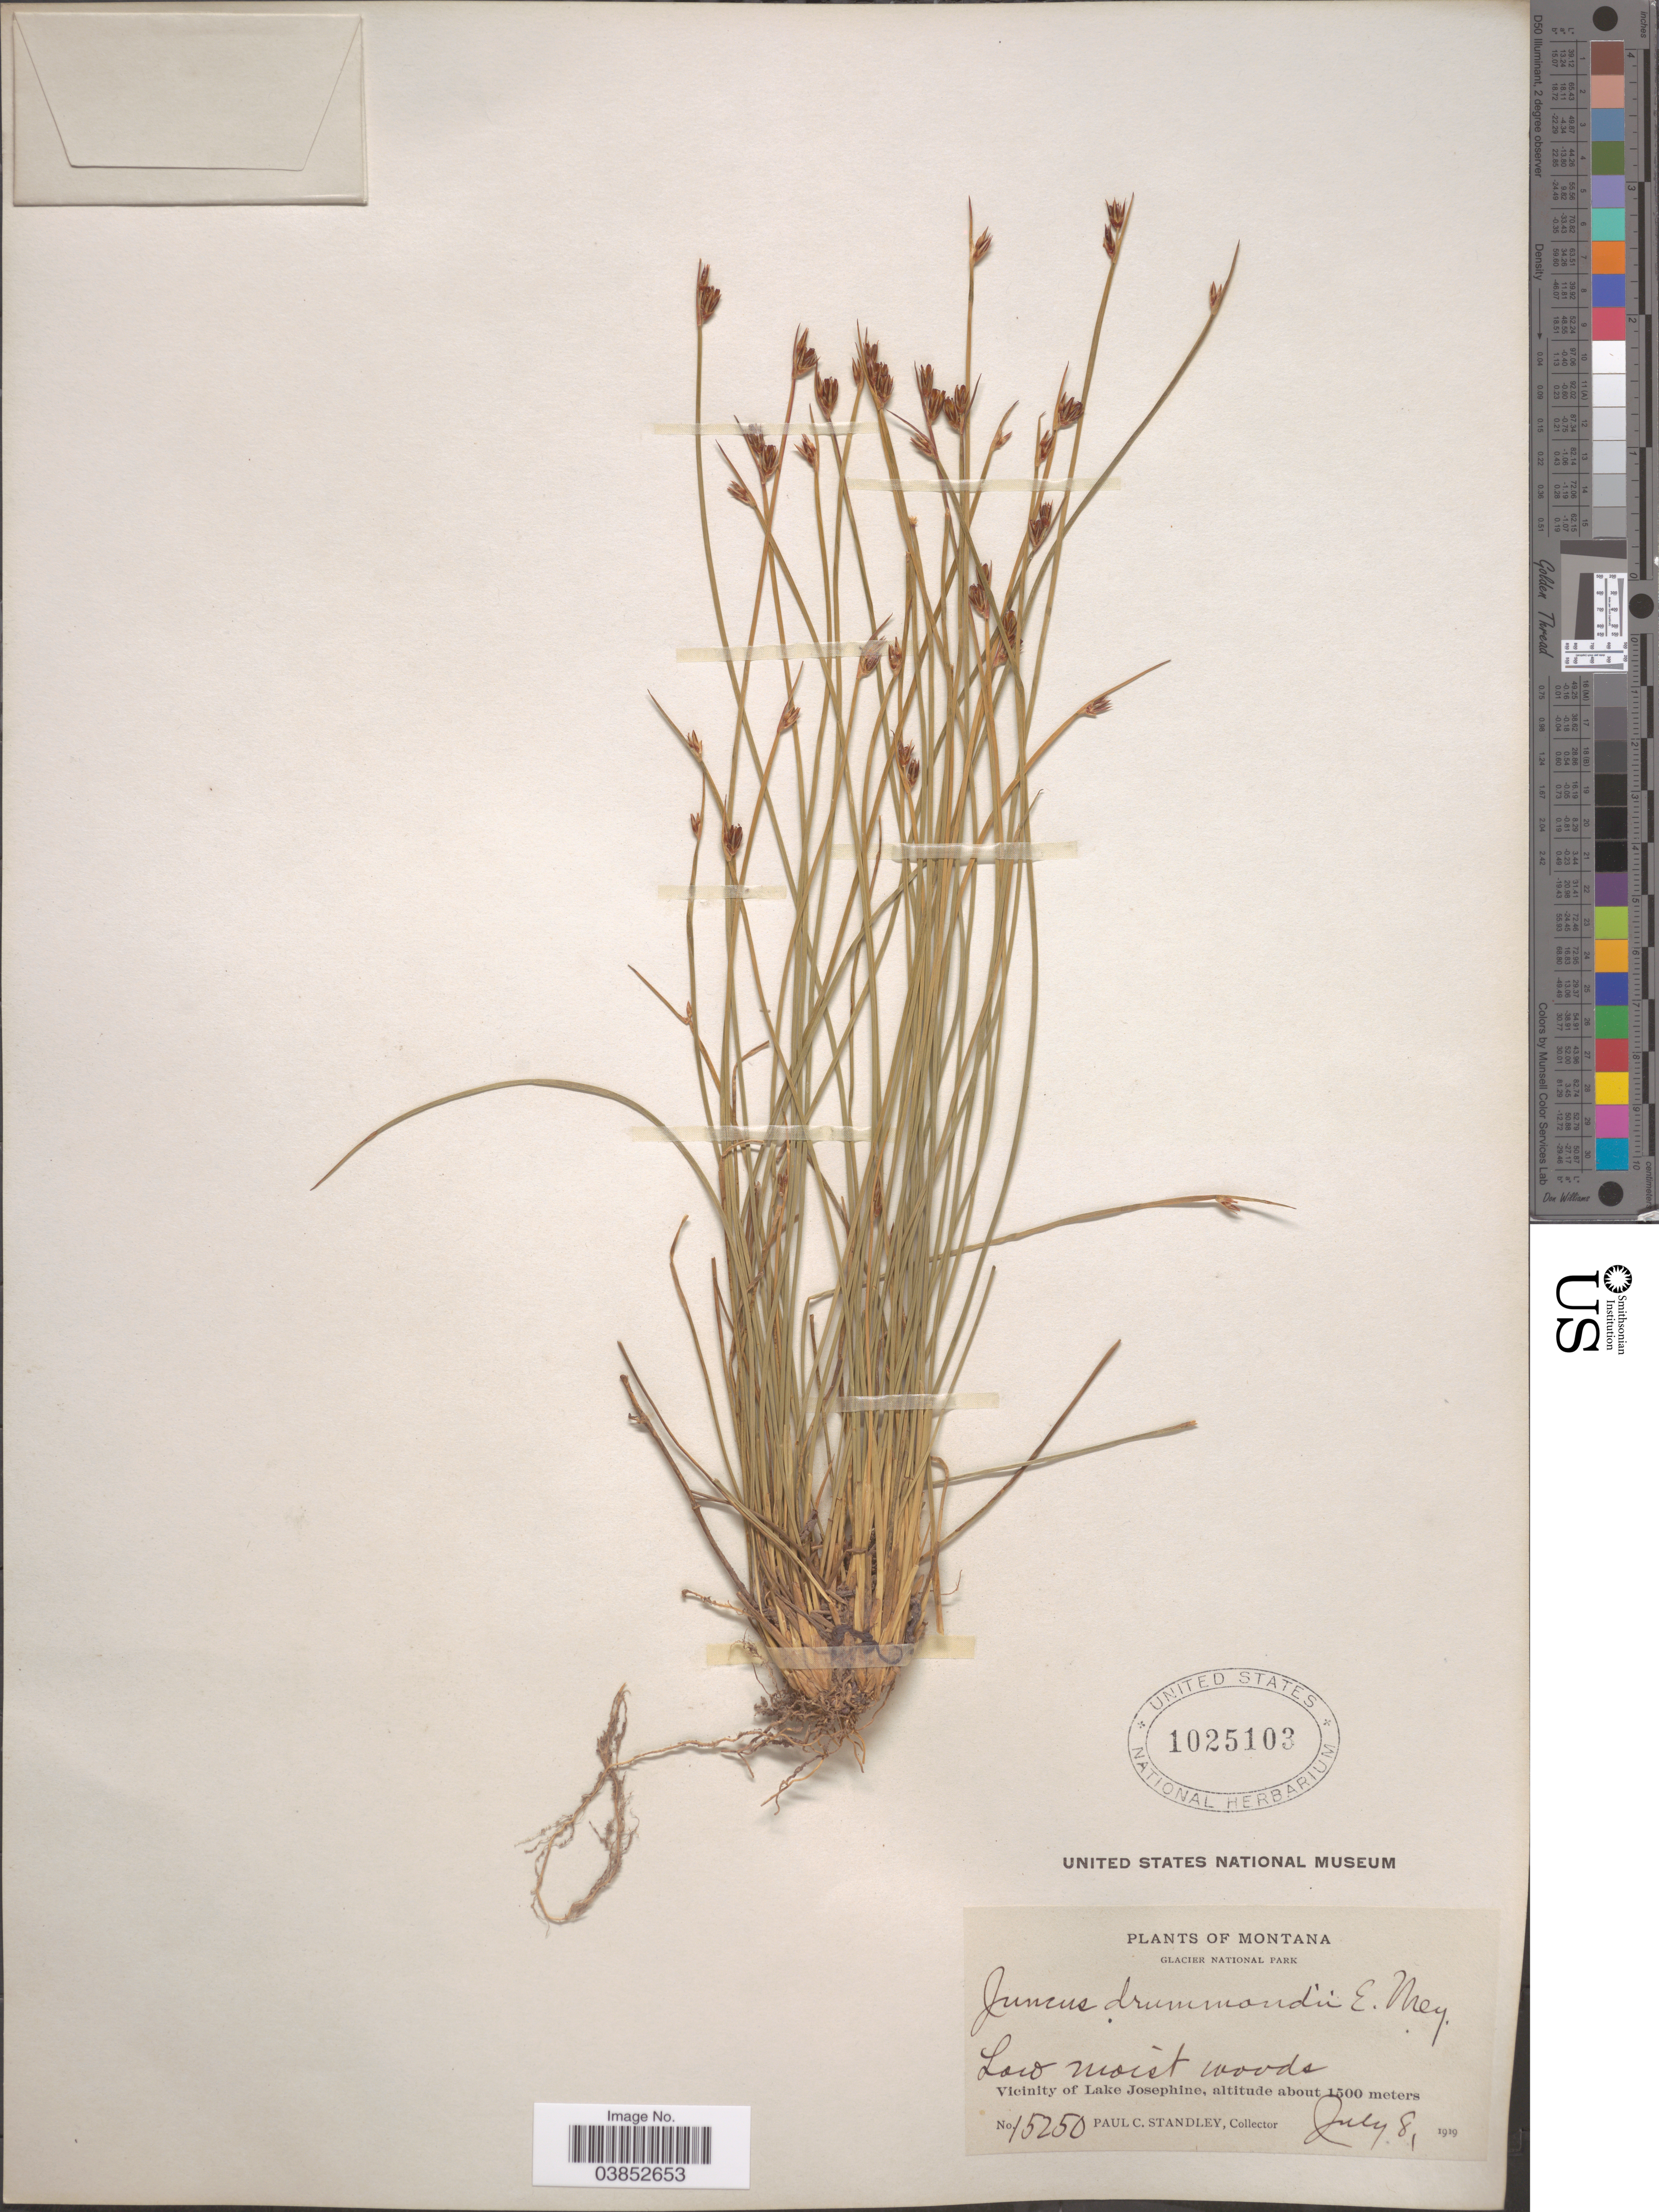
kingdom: Plantae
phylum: Tracheophyta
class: Liliopsida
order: Poales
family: Juncaceae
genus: Juncus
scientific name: Juncus drummondii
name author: E. Mey.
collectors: P. C. Standley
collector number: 15250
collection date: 1919-07-08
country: United States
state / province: Montana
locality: Glacier National Park. Vicinity of Lake Josephine.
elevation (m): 1500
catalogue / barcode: US 1025103